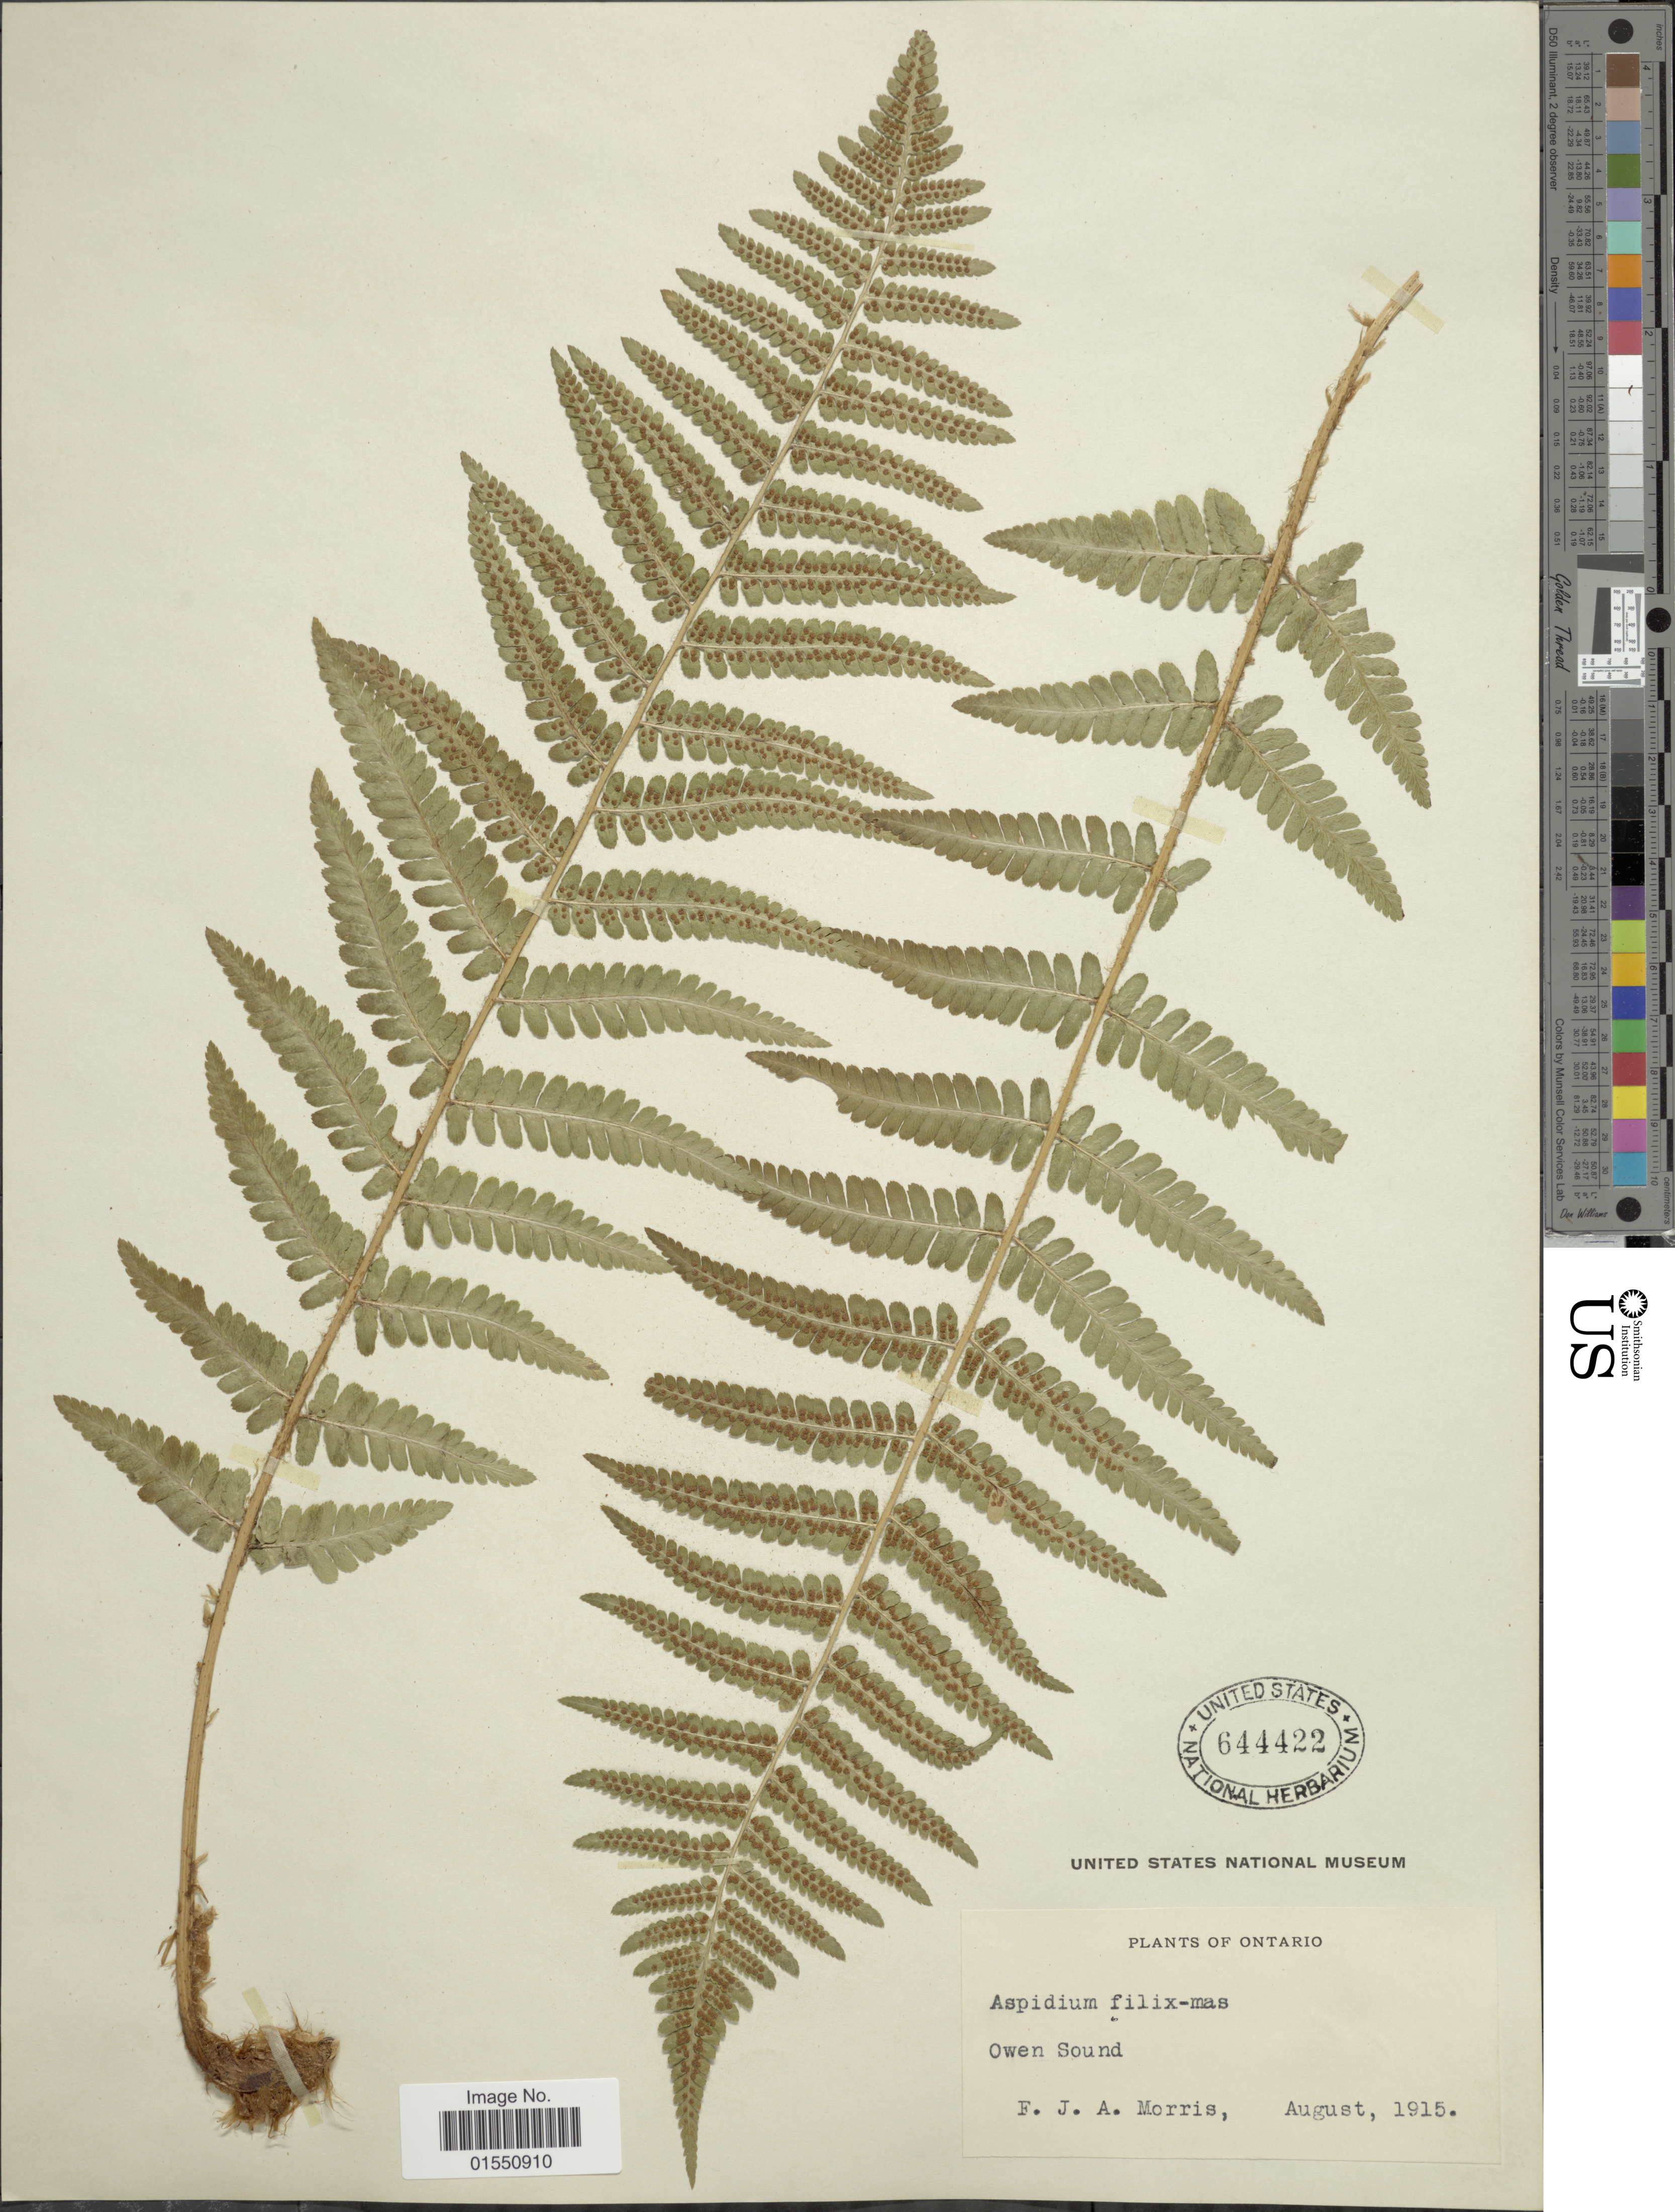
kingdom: Plantae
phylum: Tracheophyta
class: Polypodiopsida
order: Polypodiales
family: Dryopteridaceae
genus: Dryopteris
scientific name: Dryopteris filix-mas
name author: (L.) Schott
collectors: F. Morris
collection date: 1915-08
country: Canada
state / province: Ontario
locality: Owen Sound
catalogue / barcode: US 644422